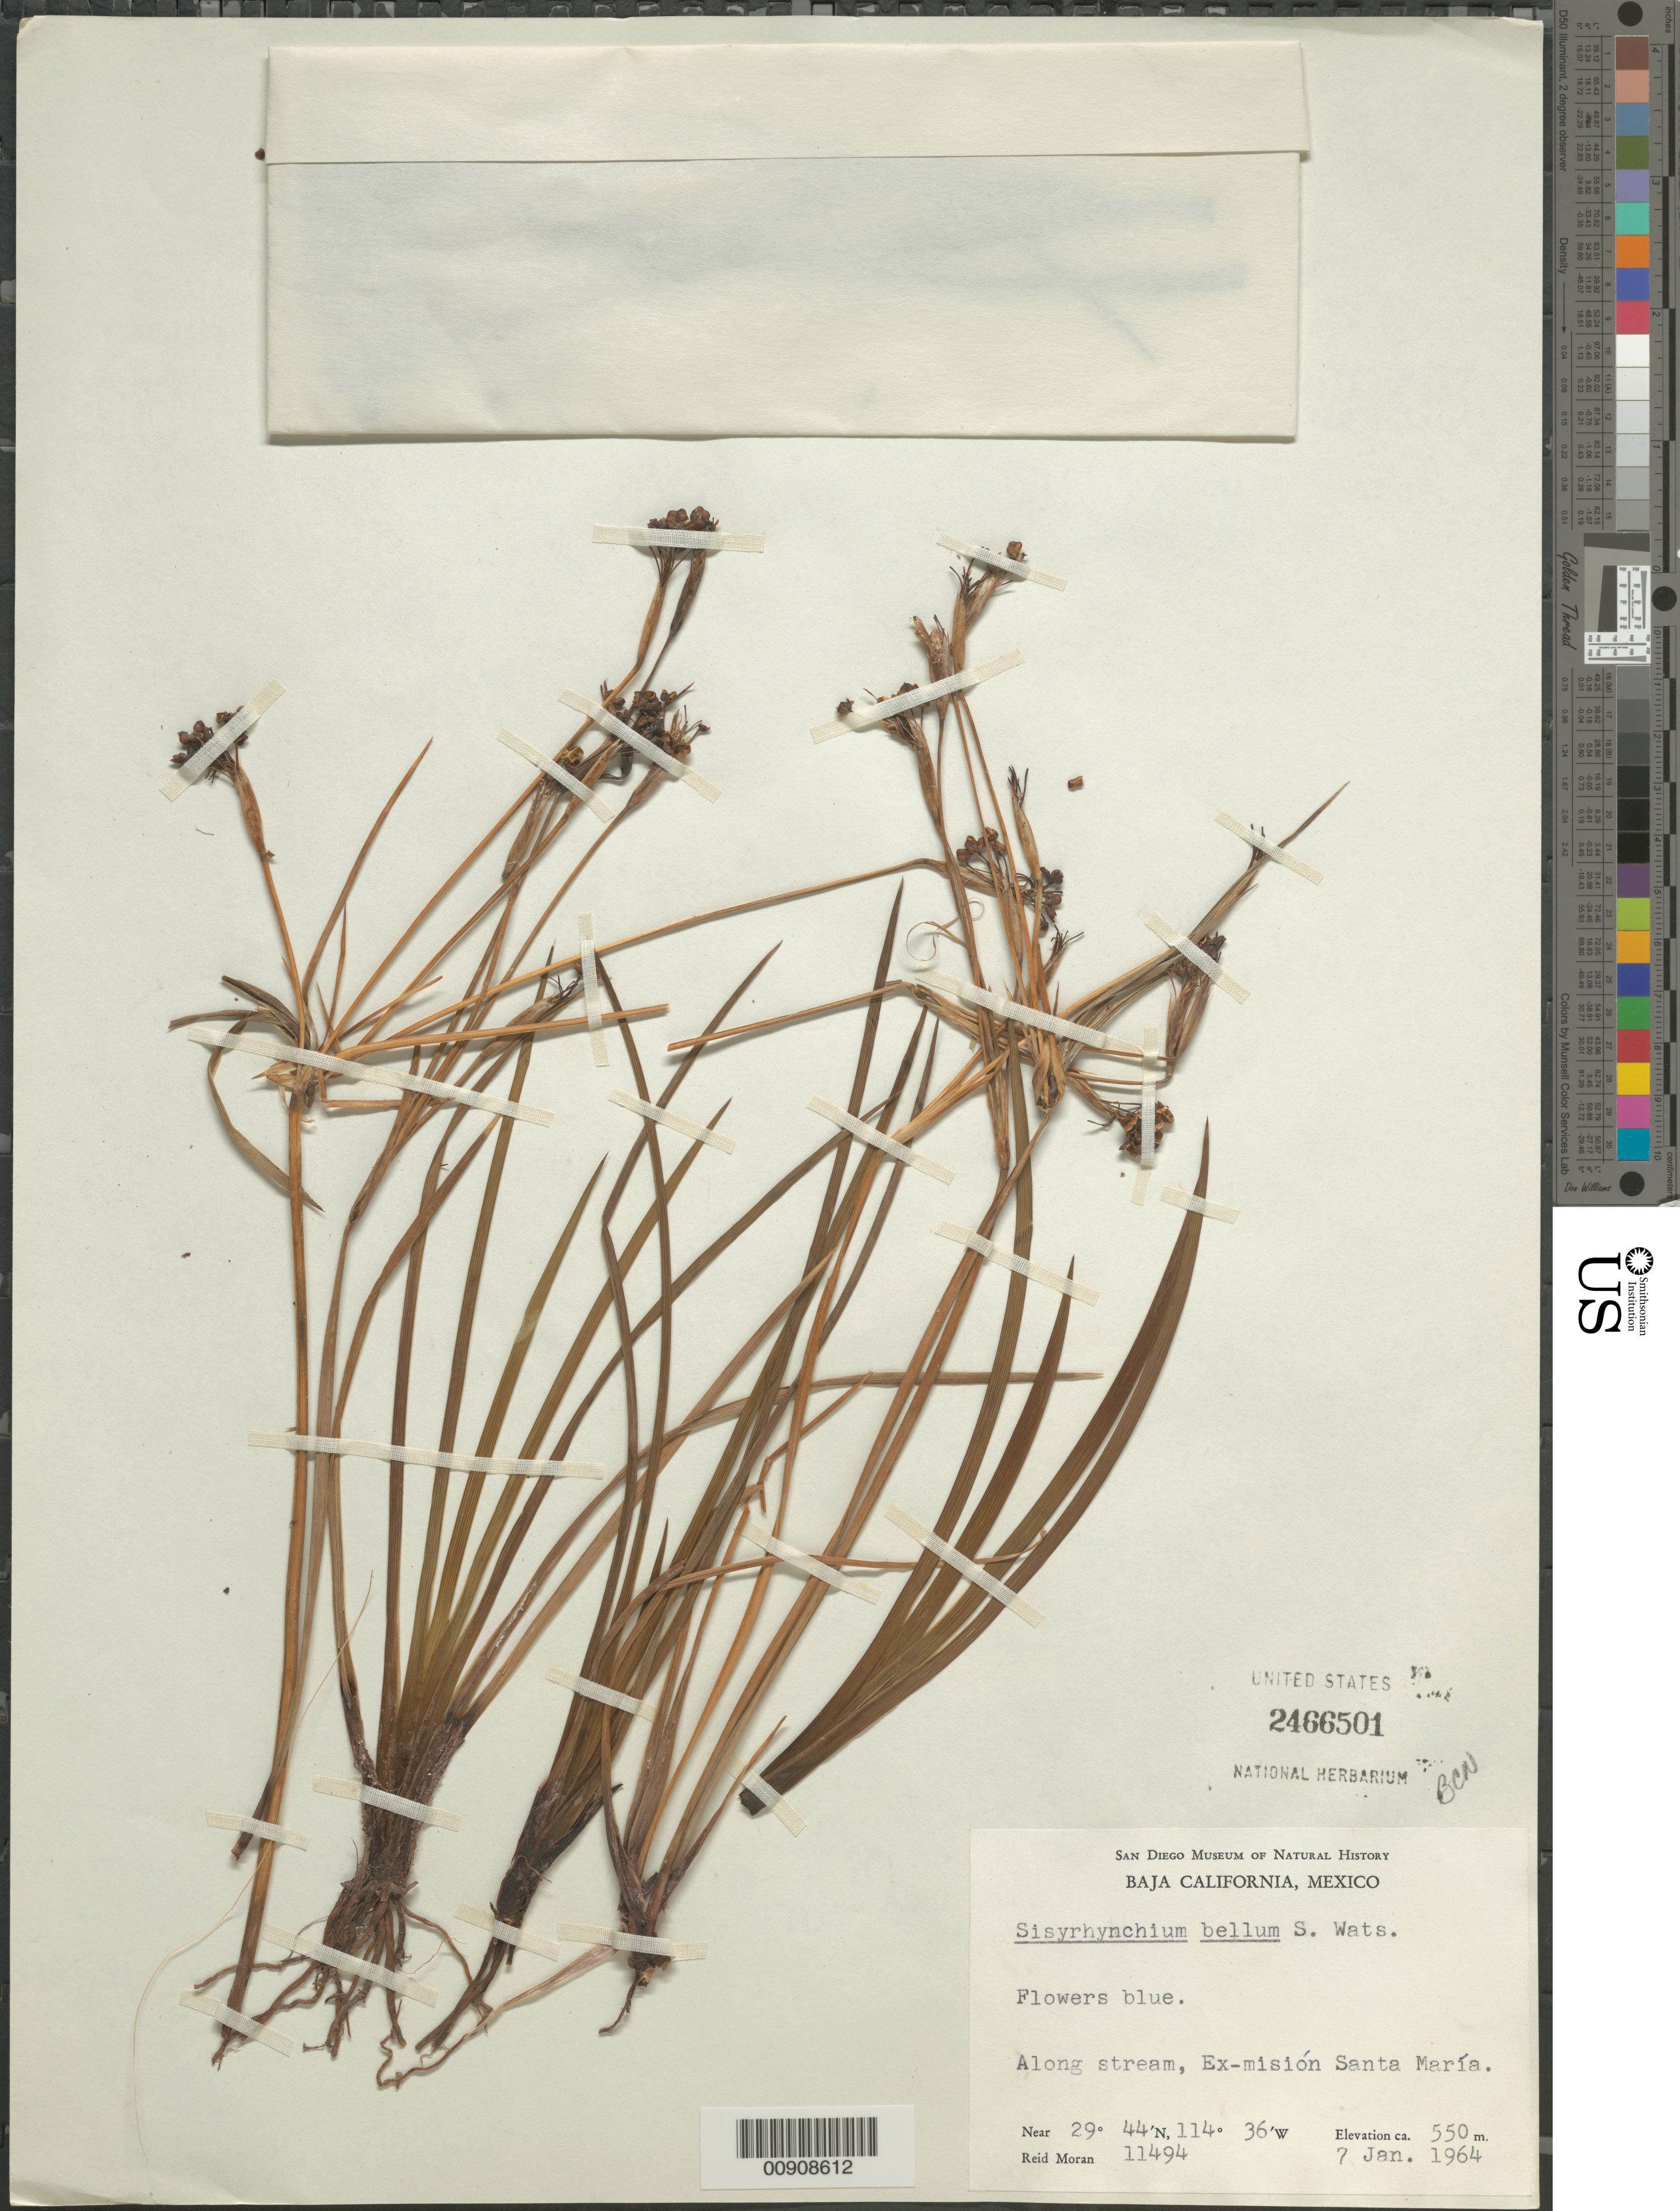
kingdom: Plantae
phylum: Tracheophyta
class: Liliopsida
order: Asparagales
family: Iridaceae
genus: Sisyrinchium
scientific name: Sisyrinchium bellum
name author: S. Watson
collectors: R. V. Moran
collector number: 11494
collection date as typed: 07 Jan 1964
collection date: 1964-01-07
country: Mexico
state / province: Baja California Norte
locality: Ex-misión Santa María.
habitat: Along stream.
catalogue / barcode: US 2466501